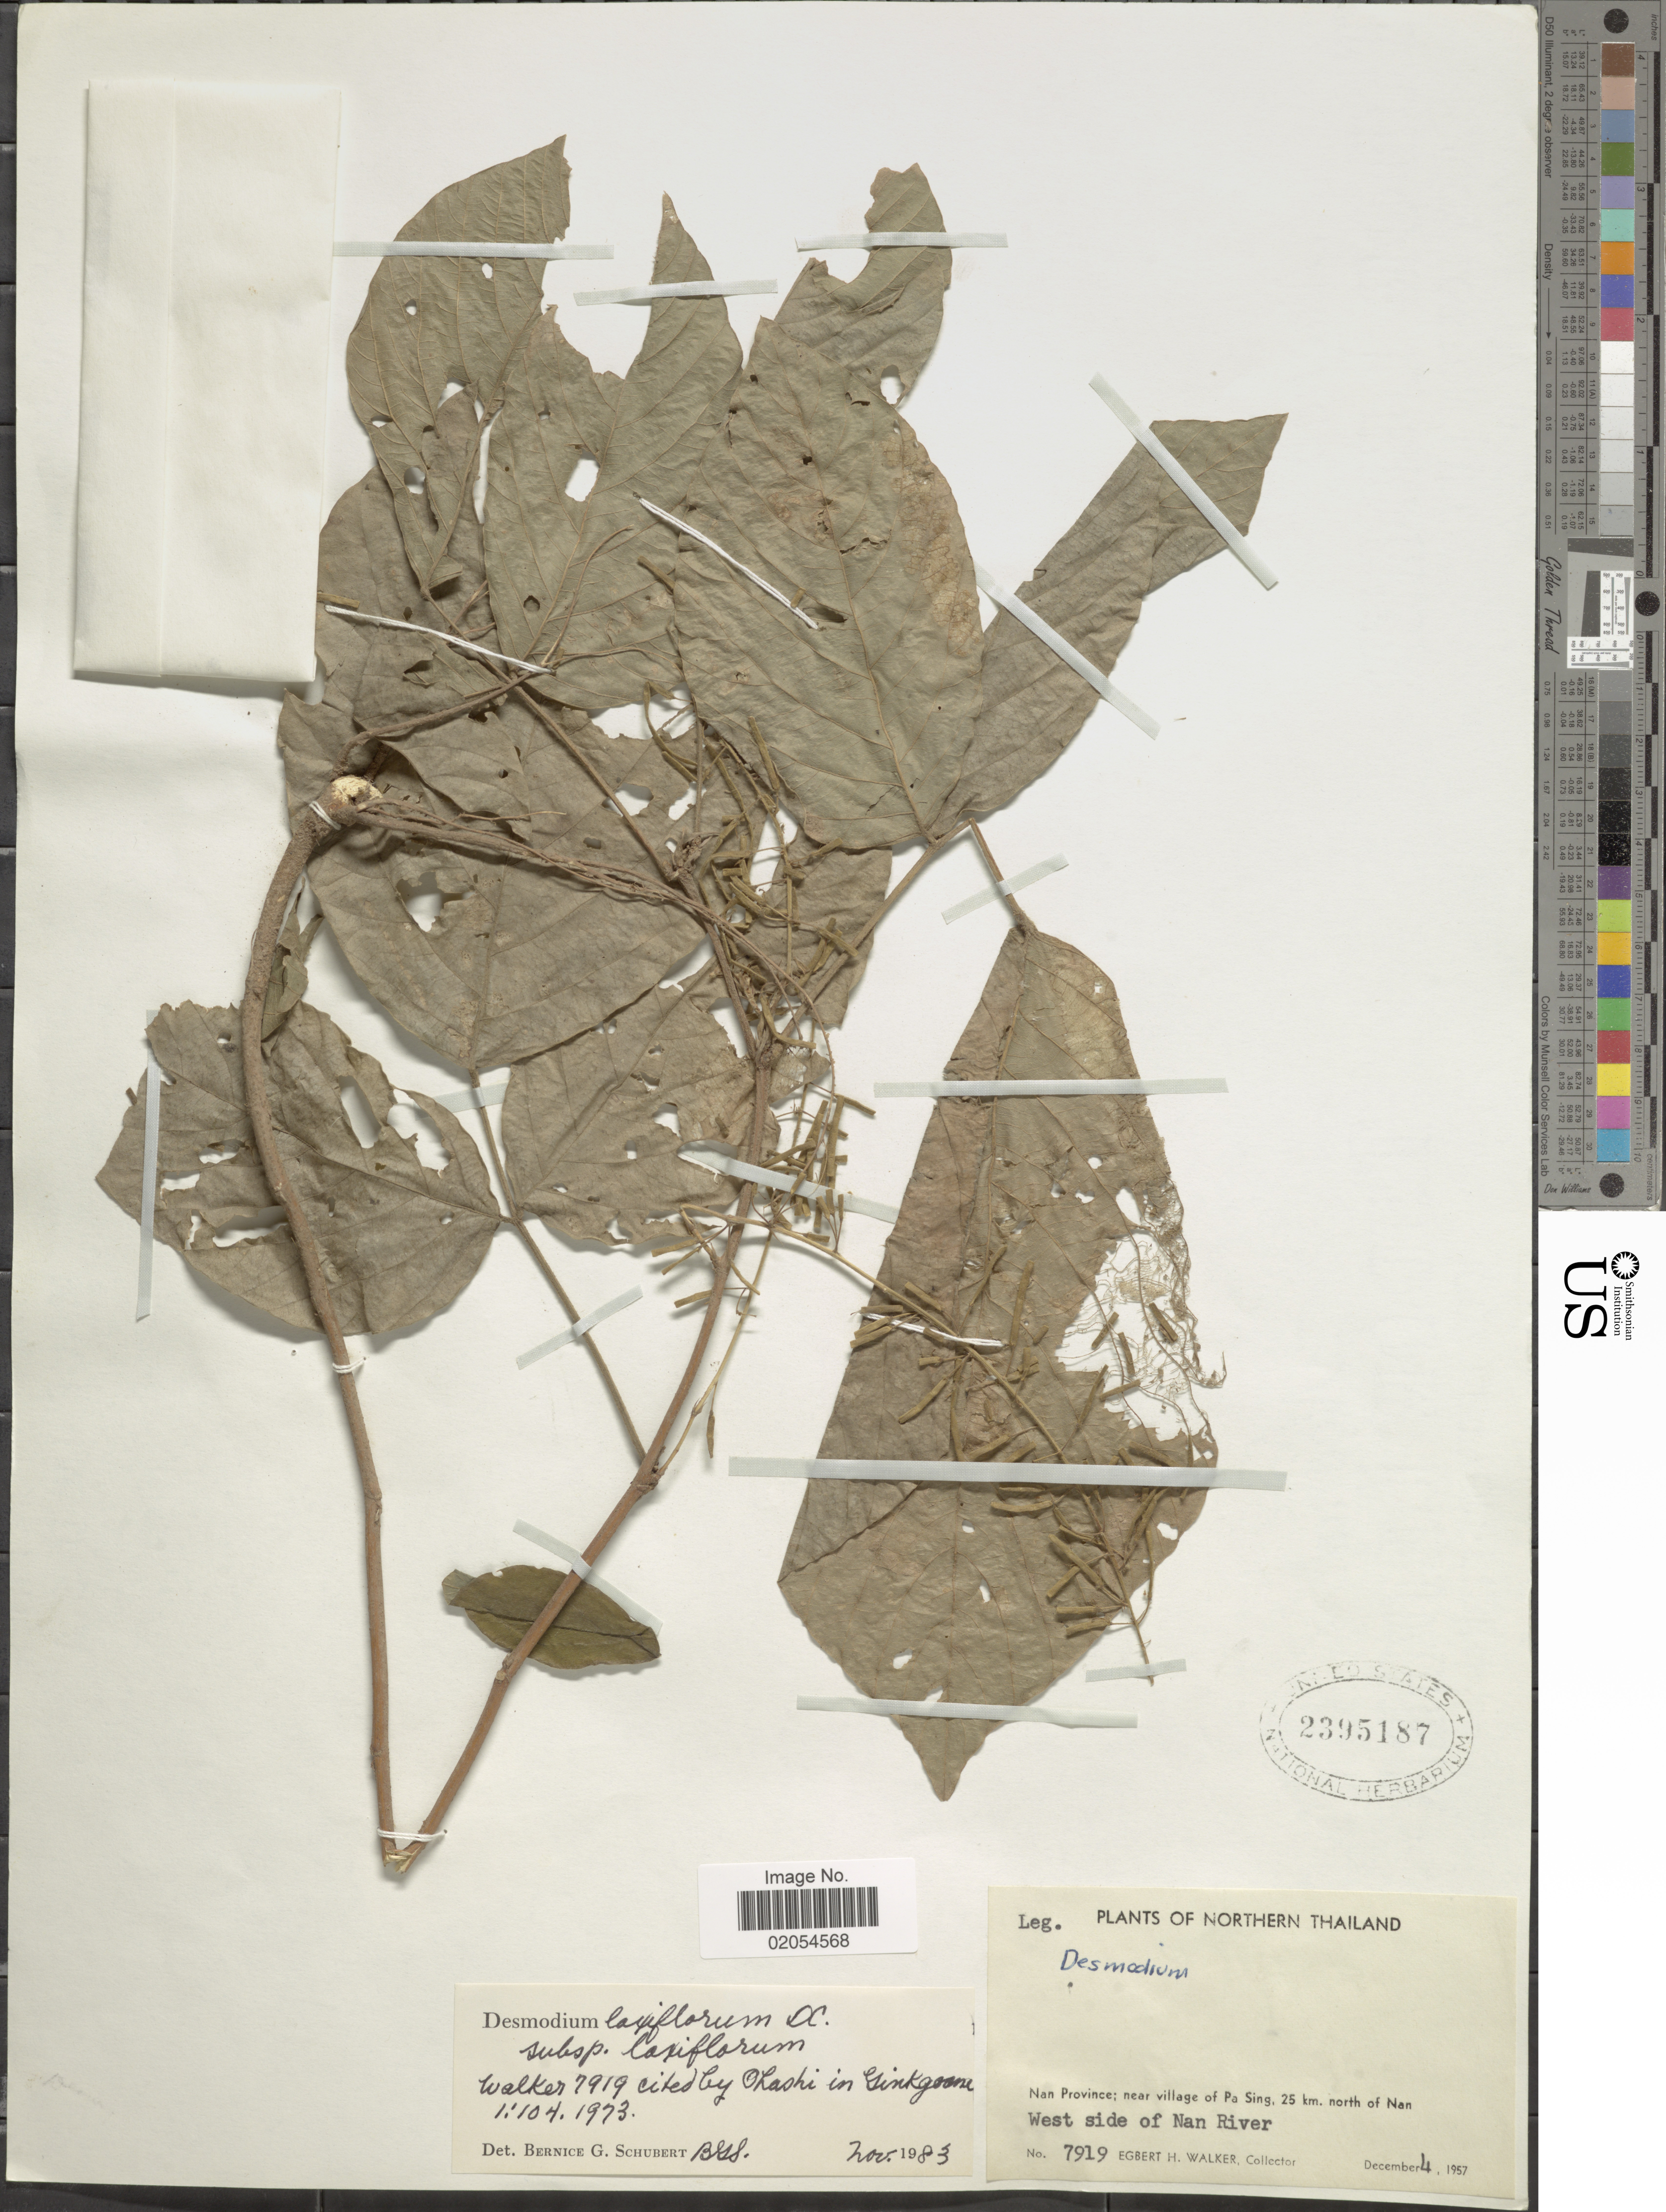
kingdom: Plantae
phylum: Tracheophyta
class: Magnoliopsida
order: Fabales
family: Fabaceae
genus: Sohmaea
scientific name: Sohmaea laxiflora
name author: (DC.) H. Ohashi & K. Ohashi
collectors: E. H. Walker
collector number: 7919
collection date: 1957-12-04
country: Thailand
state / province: Nan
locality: Northern Thailand, Nan Province; near village of Pa Sing, 25 km. north of Nan, West side of Nan River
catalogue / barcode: US 2395187